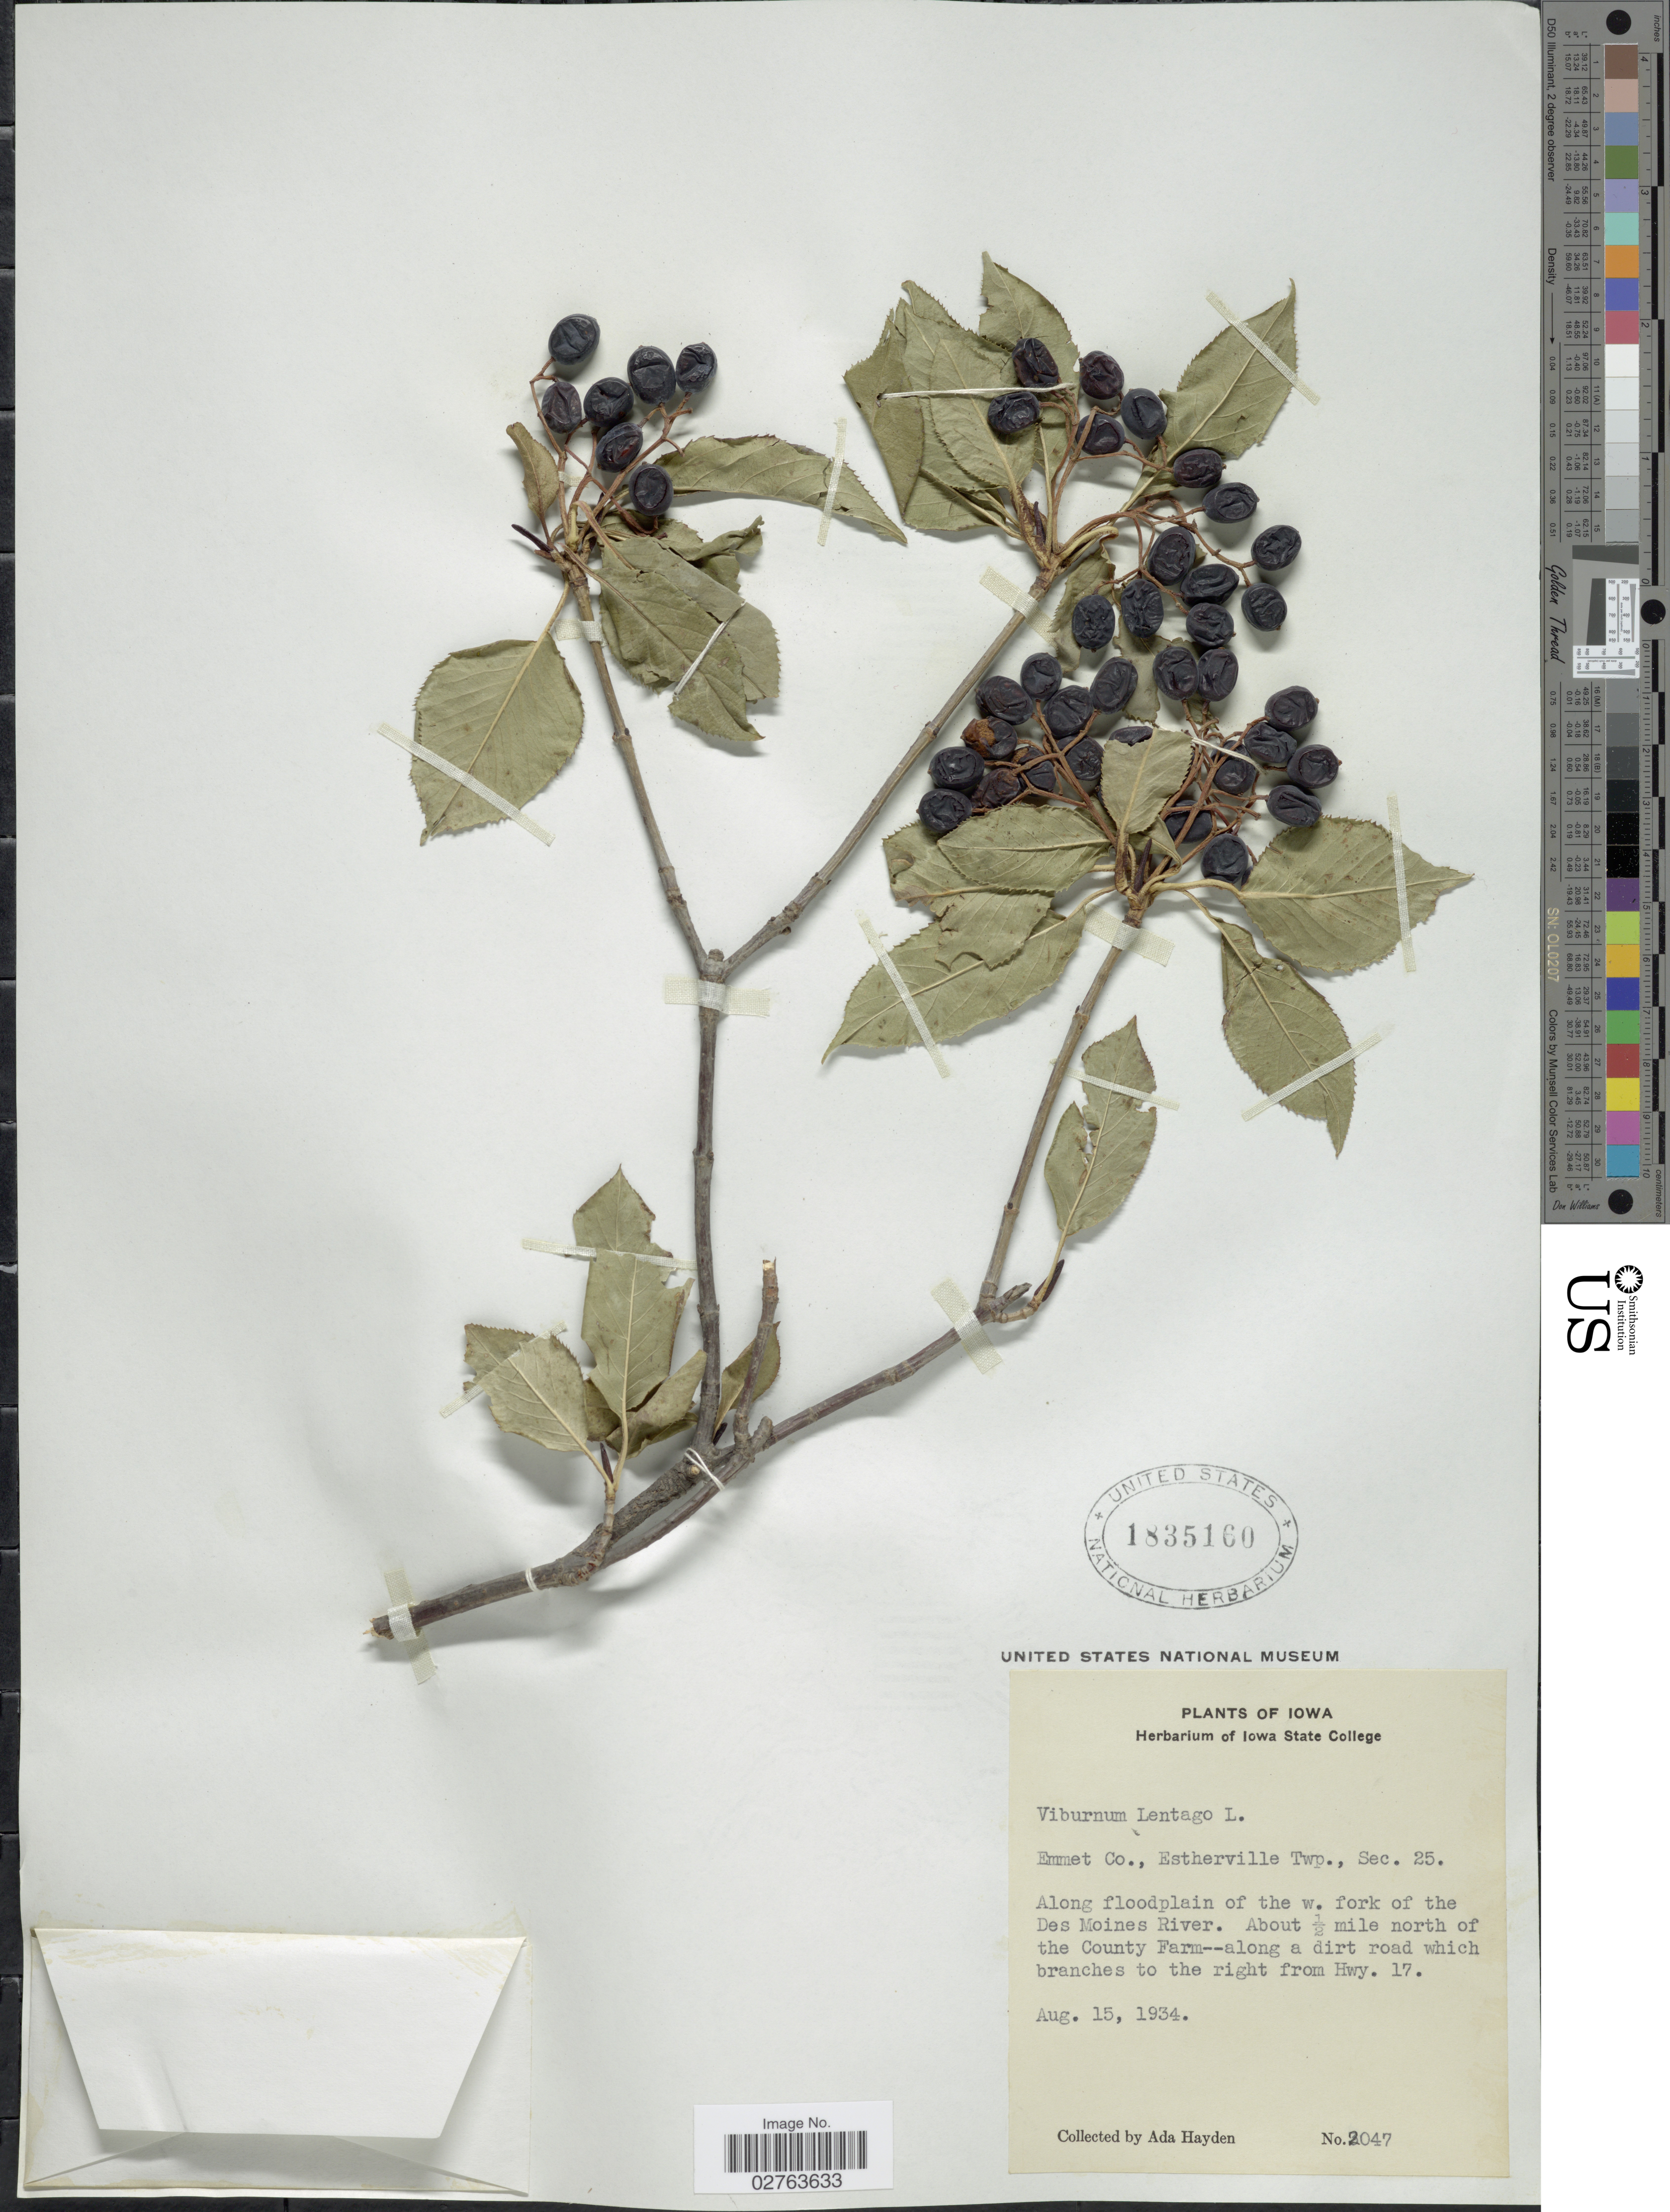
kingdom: Plantae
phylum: Tracheophyta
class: Magnoliopsida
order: Dipsacales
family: Viburnaceae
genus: Viburnum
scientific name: Viburnum lentago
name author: L.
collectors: Ada Hayden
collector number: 2047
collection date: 1934-08-15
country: United States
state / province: Iowa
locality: Emmet Co., Estherville Twp., Sec. 25. Along floodplain of the w. fork of the Des Moines River. About ½ mile north of the County Farm--along a dirt road which branches to the right from Hwy. 17.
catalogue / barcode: US 1835160